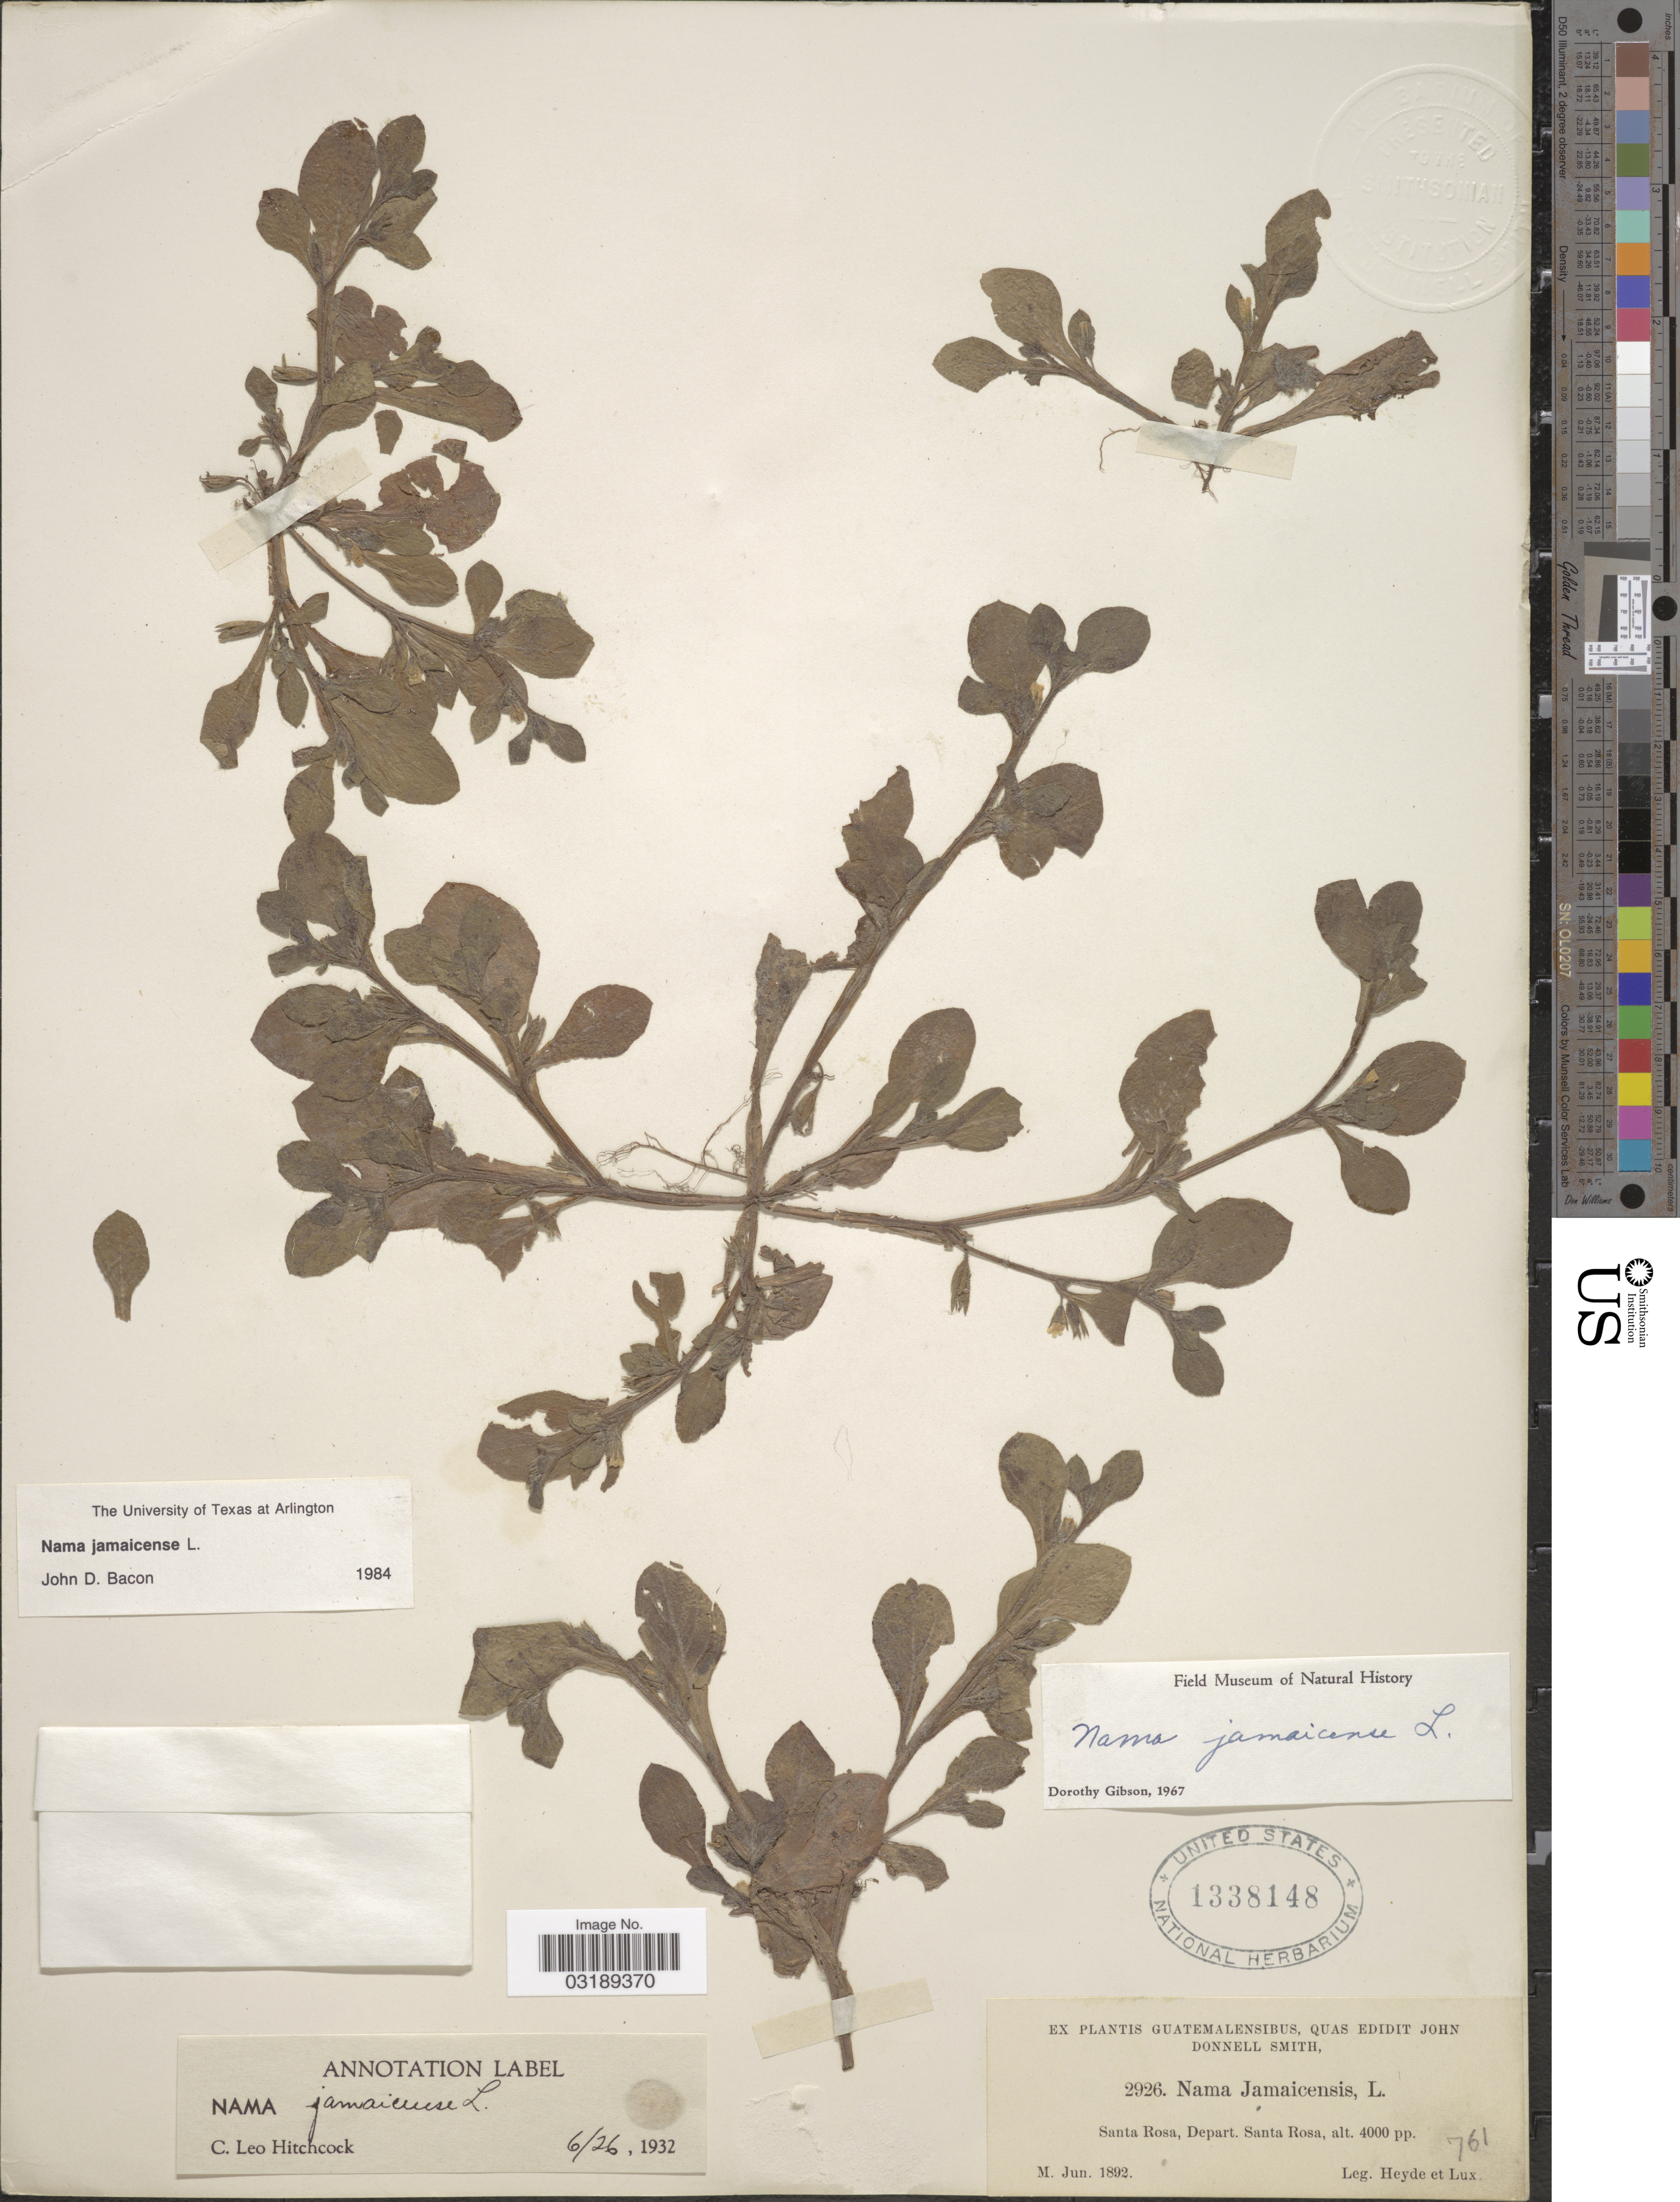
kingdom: Plantae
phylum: Tracheophyta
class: Magnoliopsida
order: Boraginales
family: Namaceae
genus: Nama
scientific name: Nama jamaicensis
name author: L.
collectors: Heyde & Lux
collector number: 2926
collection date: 1892-06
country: Guatemala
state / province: Santa Rosa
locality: Santa Rosa, Depart. Santa Rosa.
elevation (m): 1219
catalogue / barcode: US 1338148